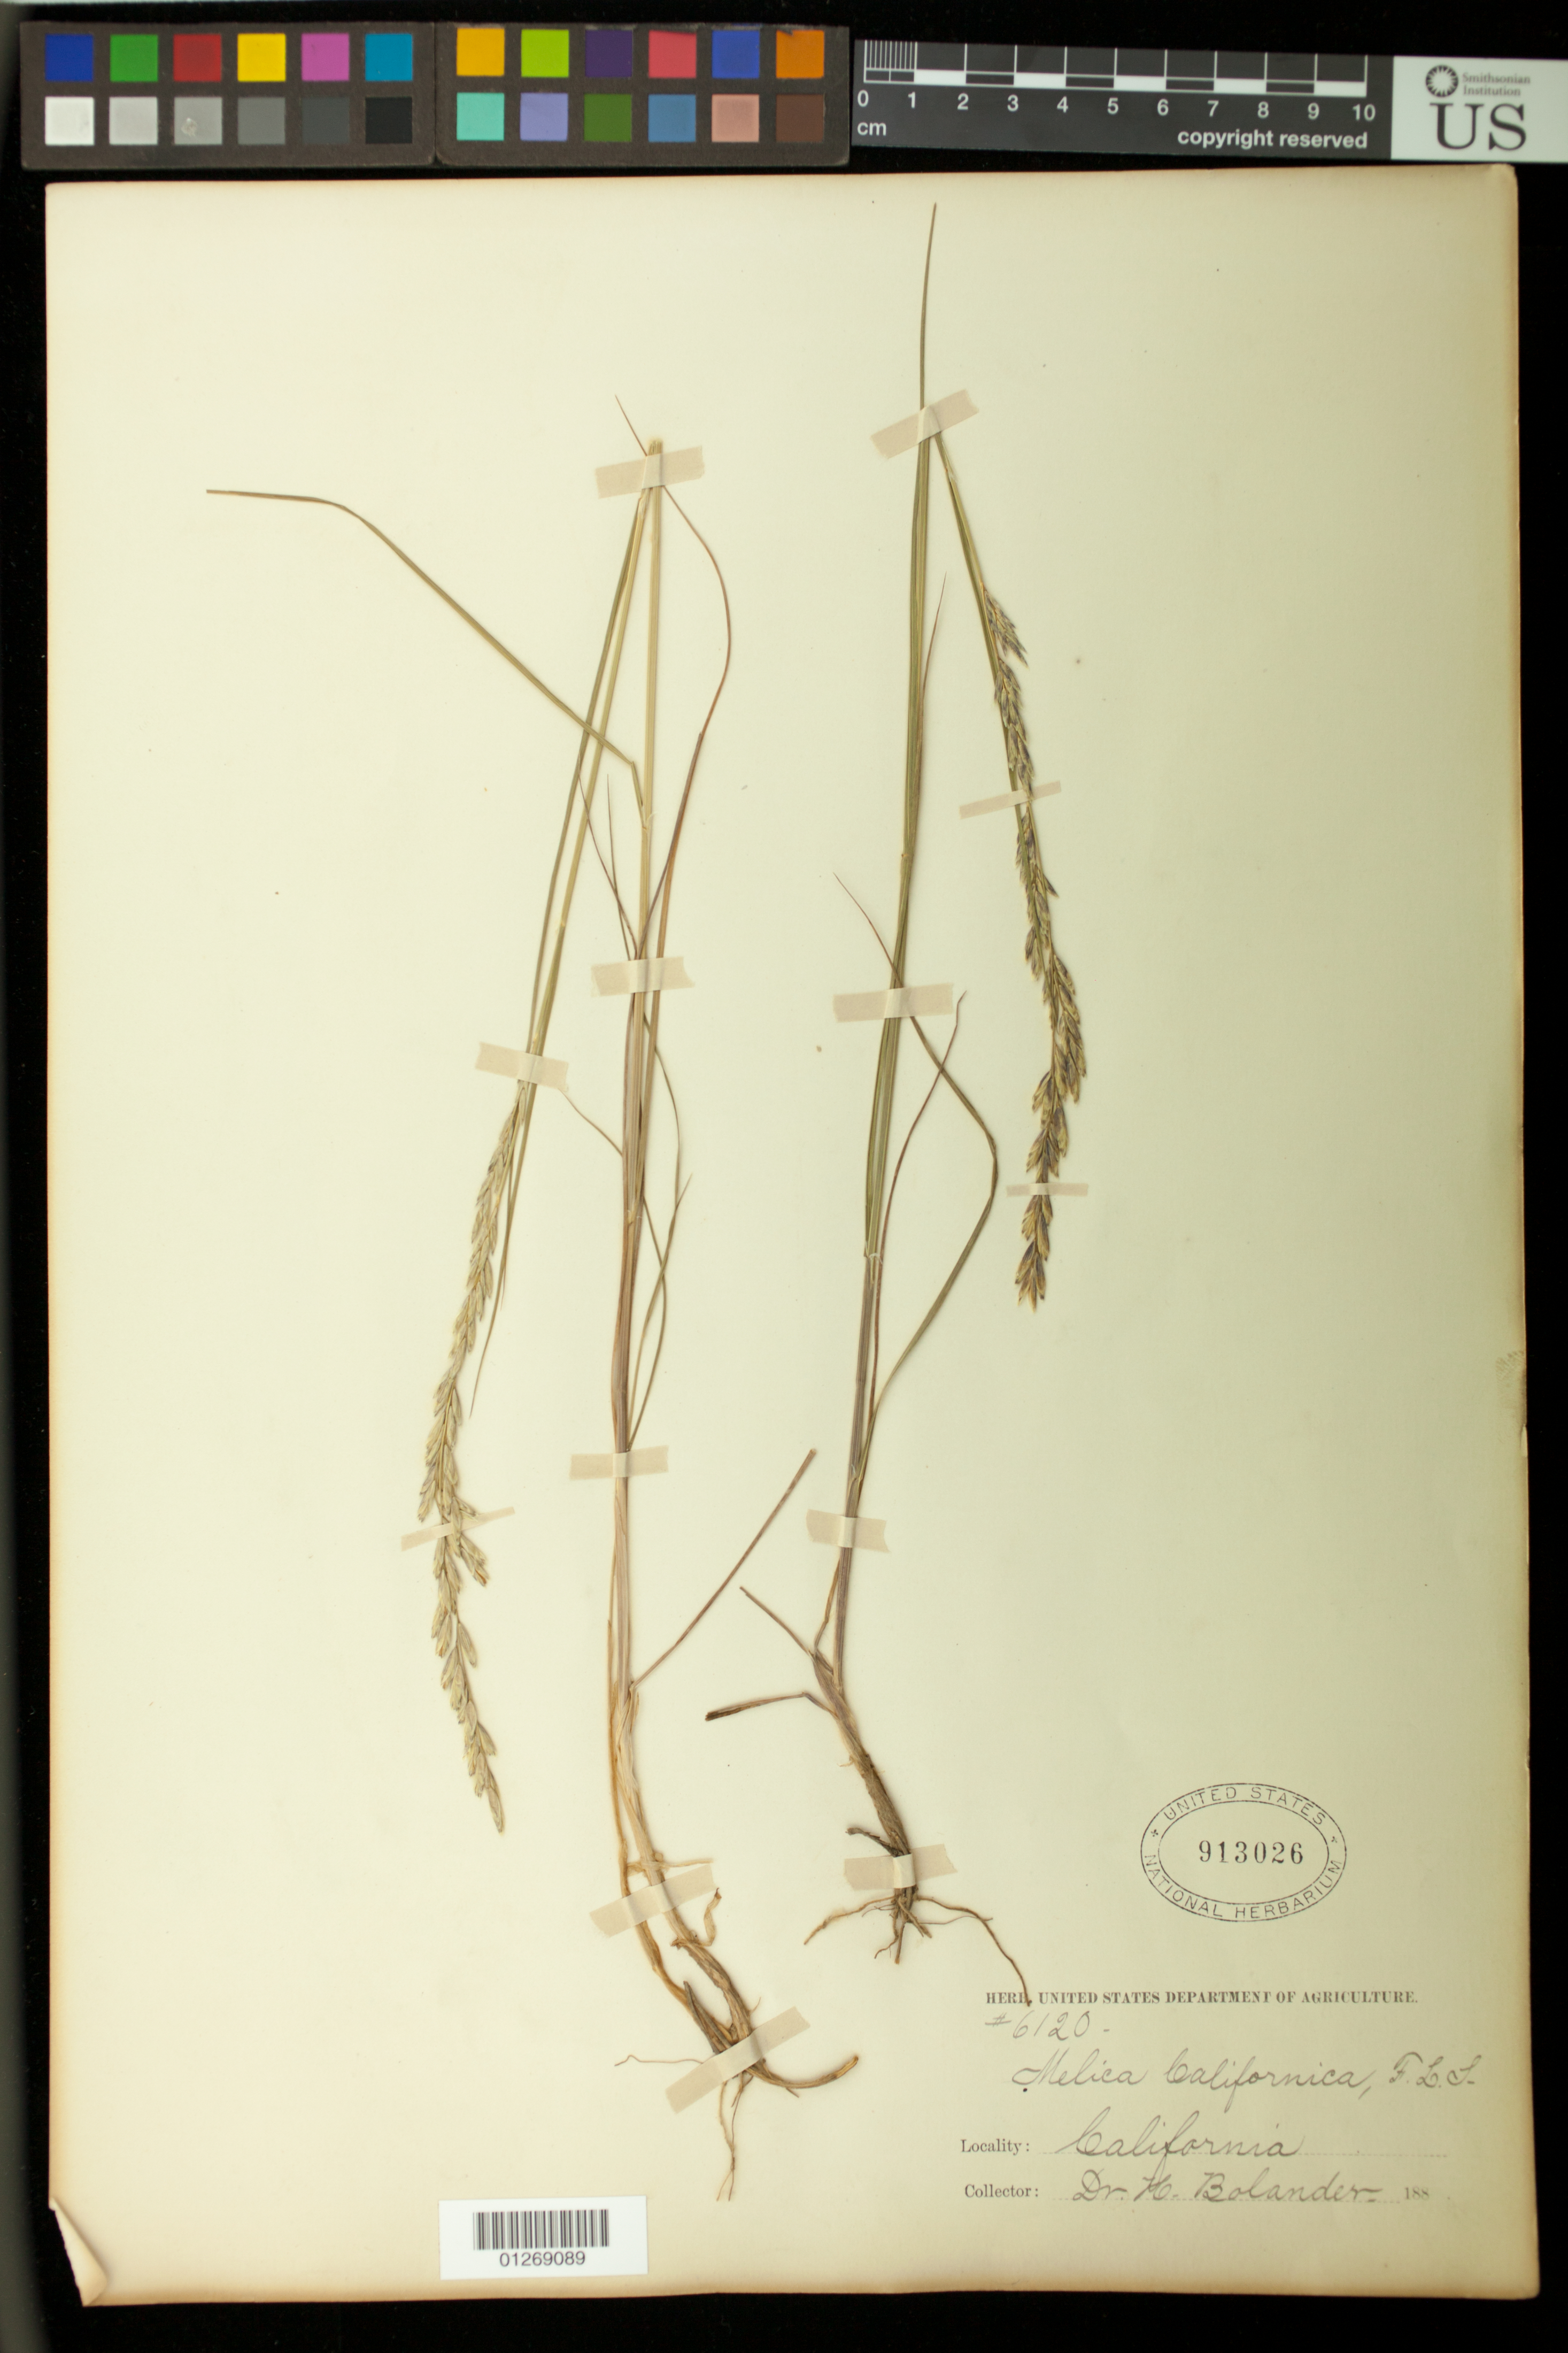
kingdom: Plantae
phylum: Tracheophyta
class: Liliopsida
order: Poales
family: Poaceae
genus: Melica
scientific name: Melica californica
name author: Scribn.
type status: Isosyntype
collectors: H. Bolander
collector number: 6120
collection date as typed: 1866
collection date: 1866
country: United States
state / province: California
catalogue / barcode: US 913026